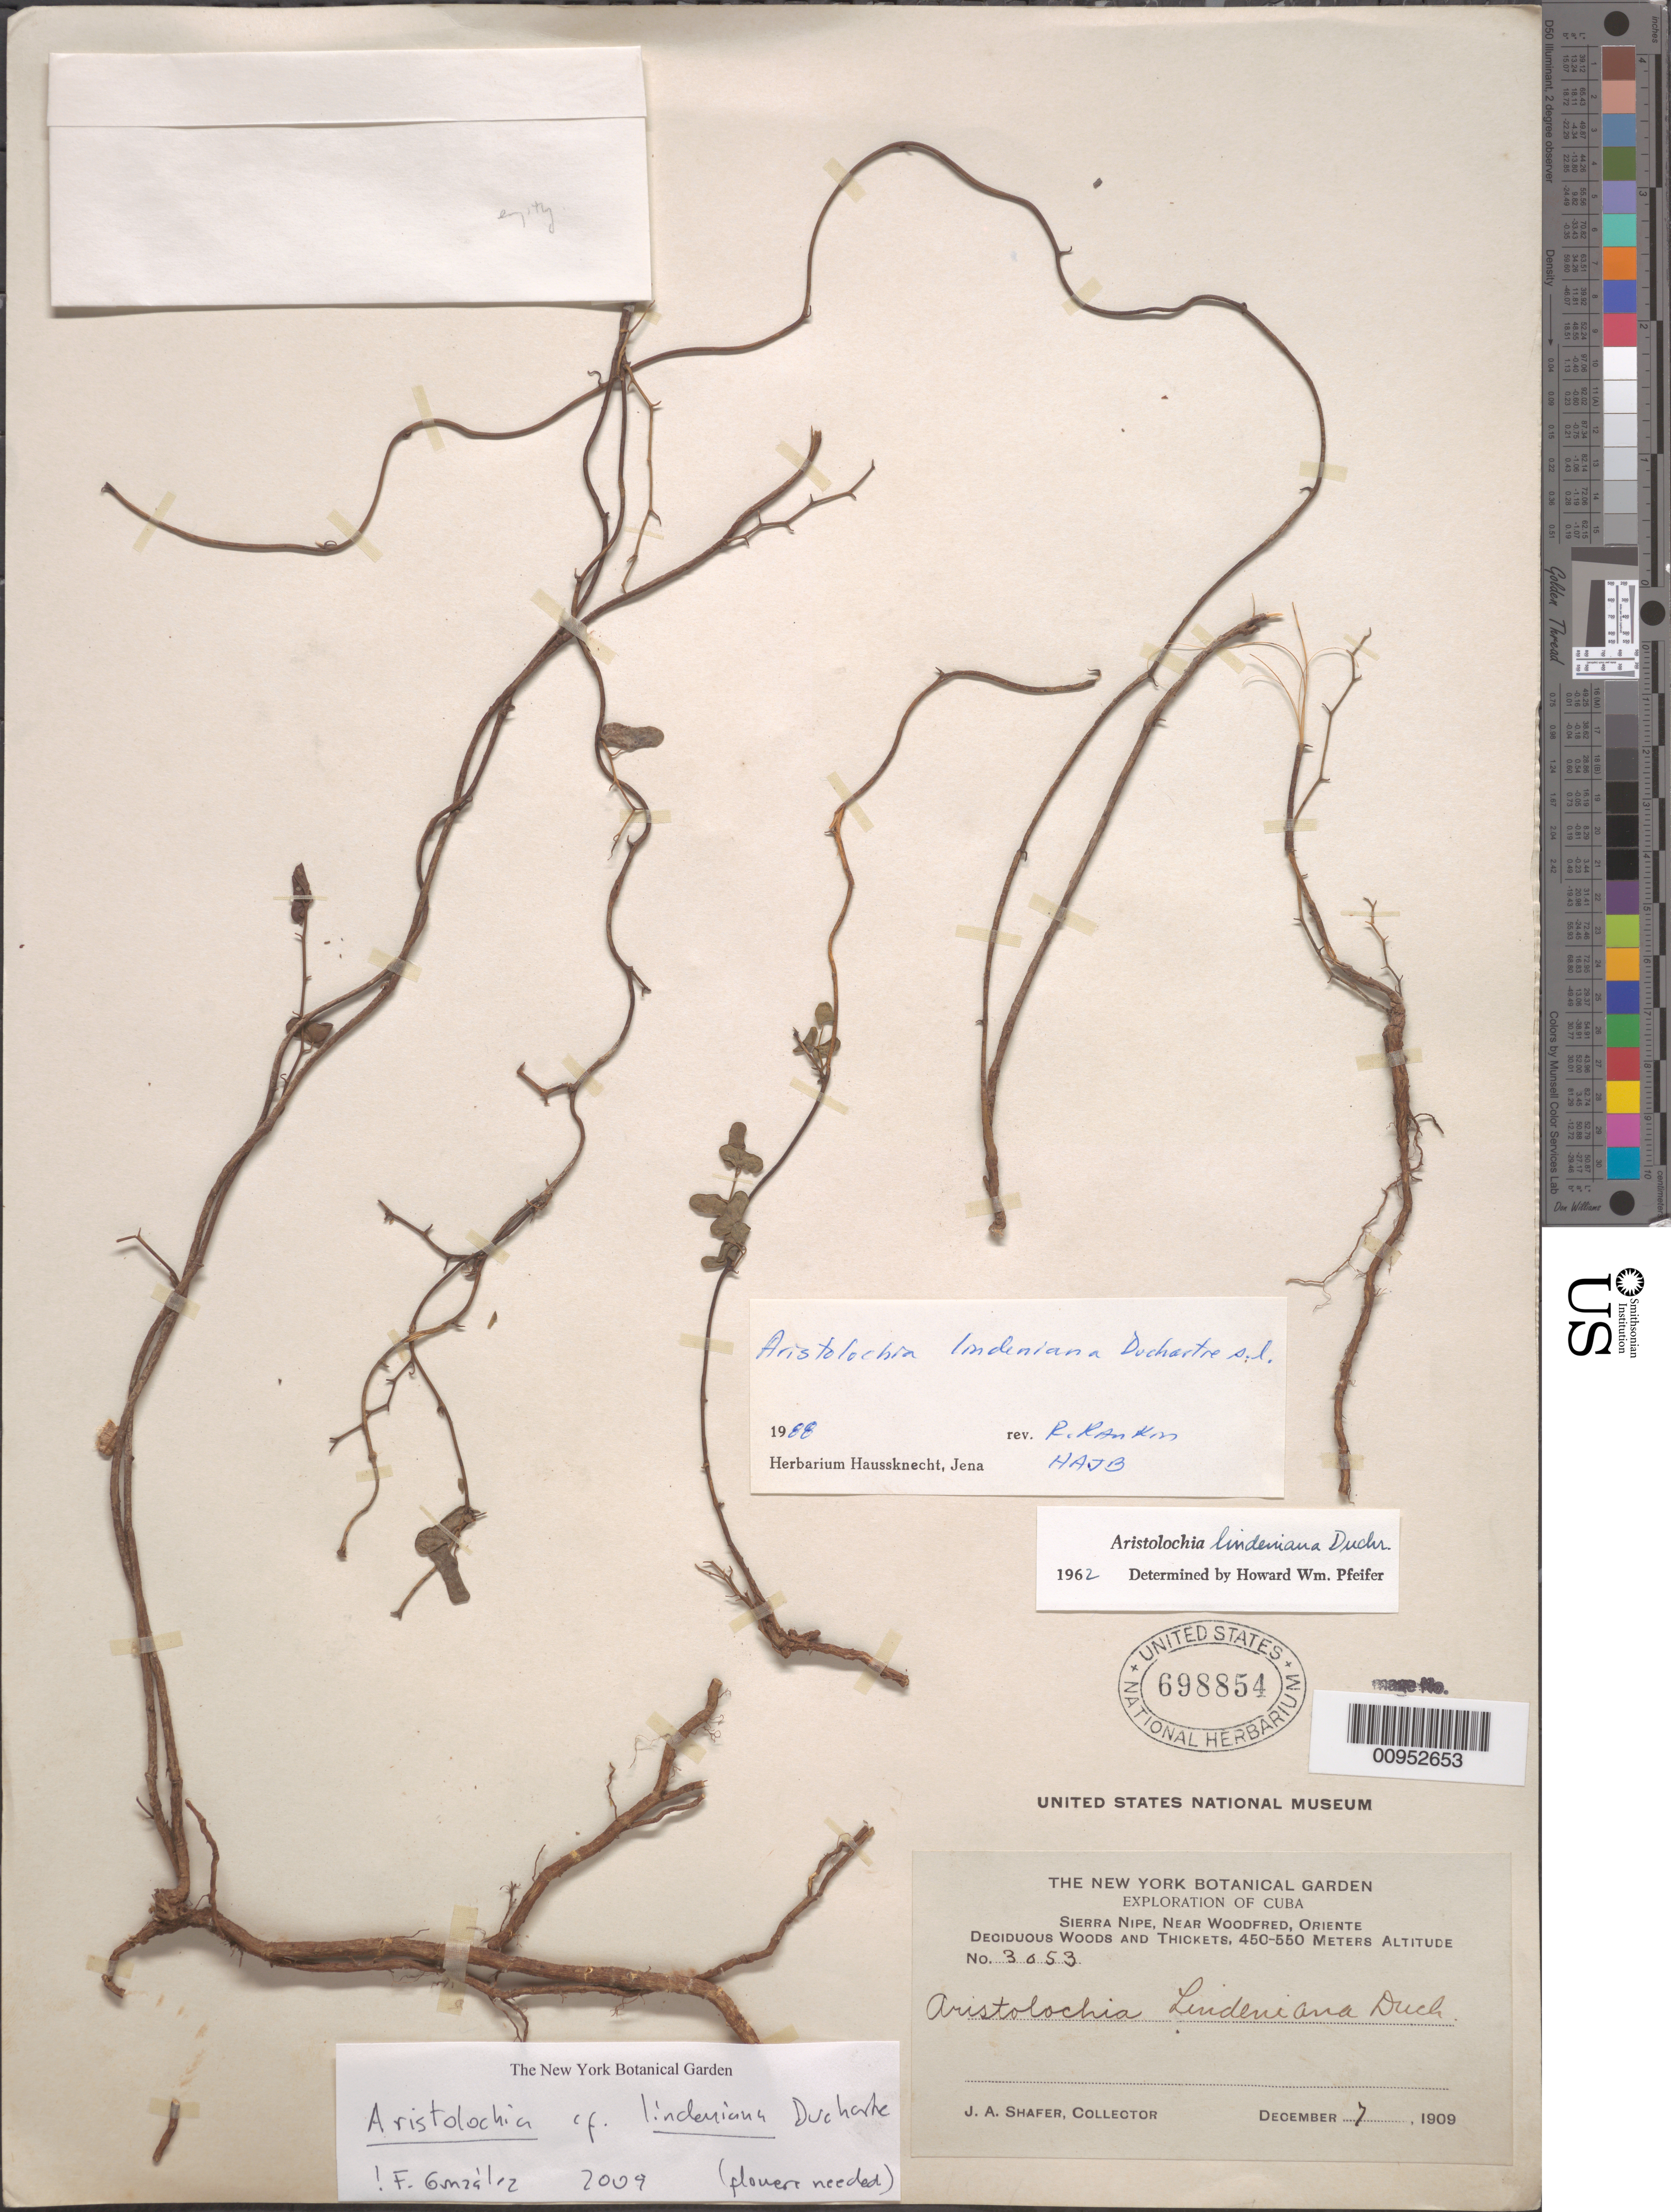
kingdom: Plantae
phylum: Tracheophyta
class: Magnoliopsida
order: Piperales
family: Aristolochiaceae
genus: Aristolochia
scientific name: Aristolochia lindeniana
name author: Duch.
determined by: Gonzalez, F.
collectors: J. A. Shafer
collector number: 3053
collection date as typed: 07 Dec 1909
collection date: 1909-12-07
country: Cuba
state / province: Holguín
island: Cuba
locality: Sierra Nipe, near Woodfred [Oriente]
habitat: Deciduous woods and thickets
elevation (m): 450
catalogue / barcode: US 698854